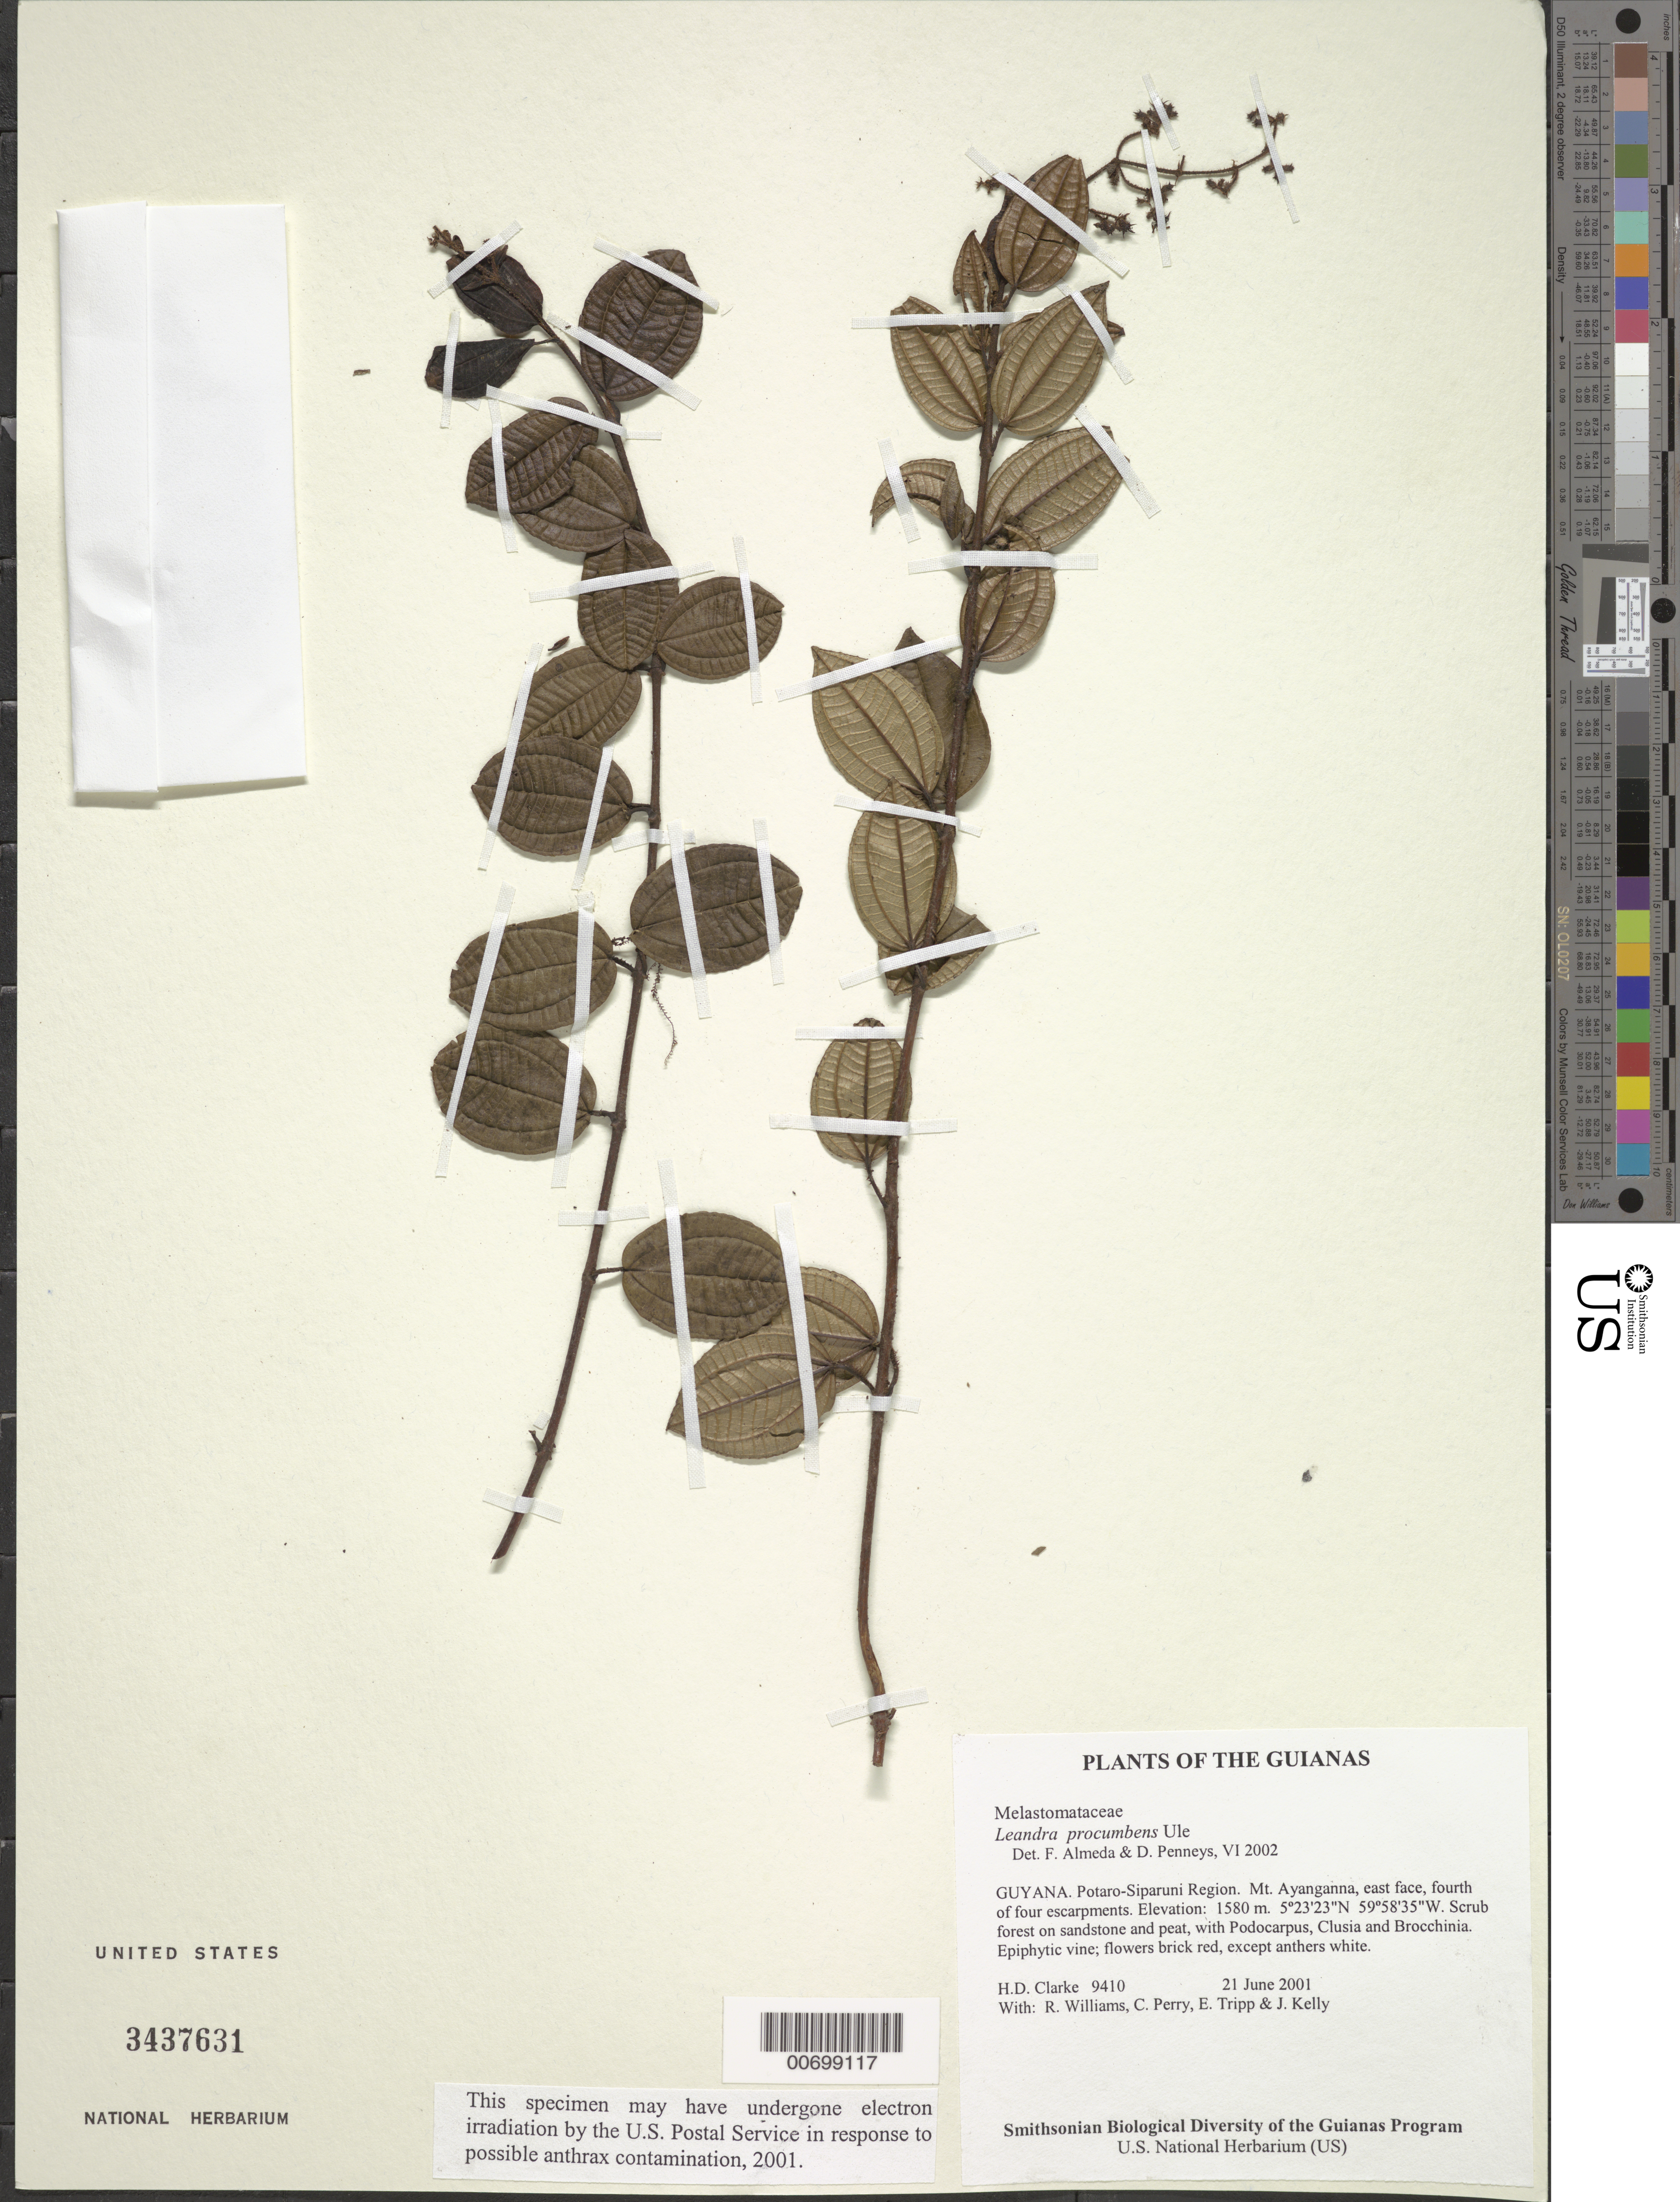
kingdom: Plantae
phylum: Tracheophyta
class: Magnoliopsida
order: Myrtales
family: Melastomataceae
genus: Leandra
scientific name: Leandra procumbens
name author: Ule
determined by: Almeda, F.; Penneys, D. S.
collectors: H. D. Clarke, R. Williams, C. Perry, E. Tripp & J. Kelly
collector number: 9410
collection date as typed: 21 June 2001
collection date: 2001-06-21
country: Guyana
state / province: Potaro-Siparuni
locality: Mt. Ayanganna, east face, fourth of four escarpments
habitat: Scrub forest on sandstone and peat, with Podocarpus, Clusia and Brocchinia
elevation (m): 1580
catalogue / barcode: US 3437631